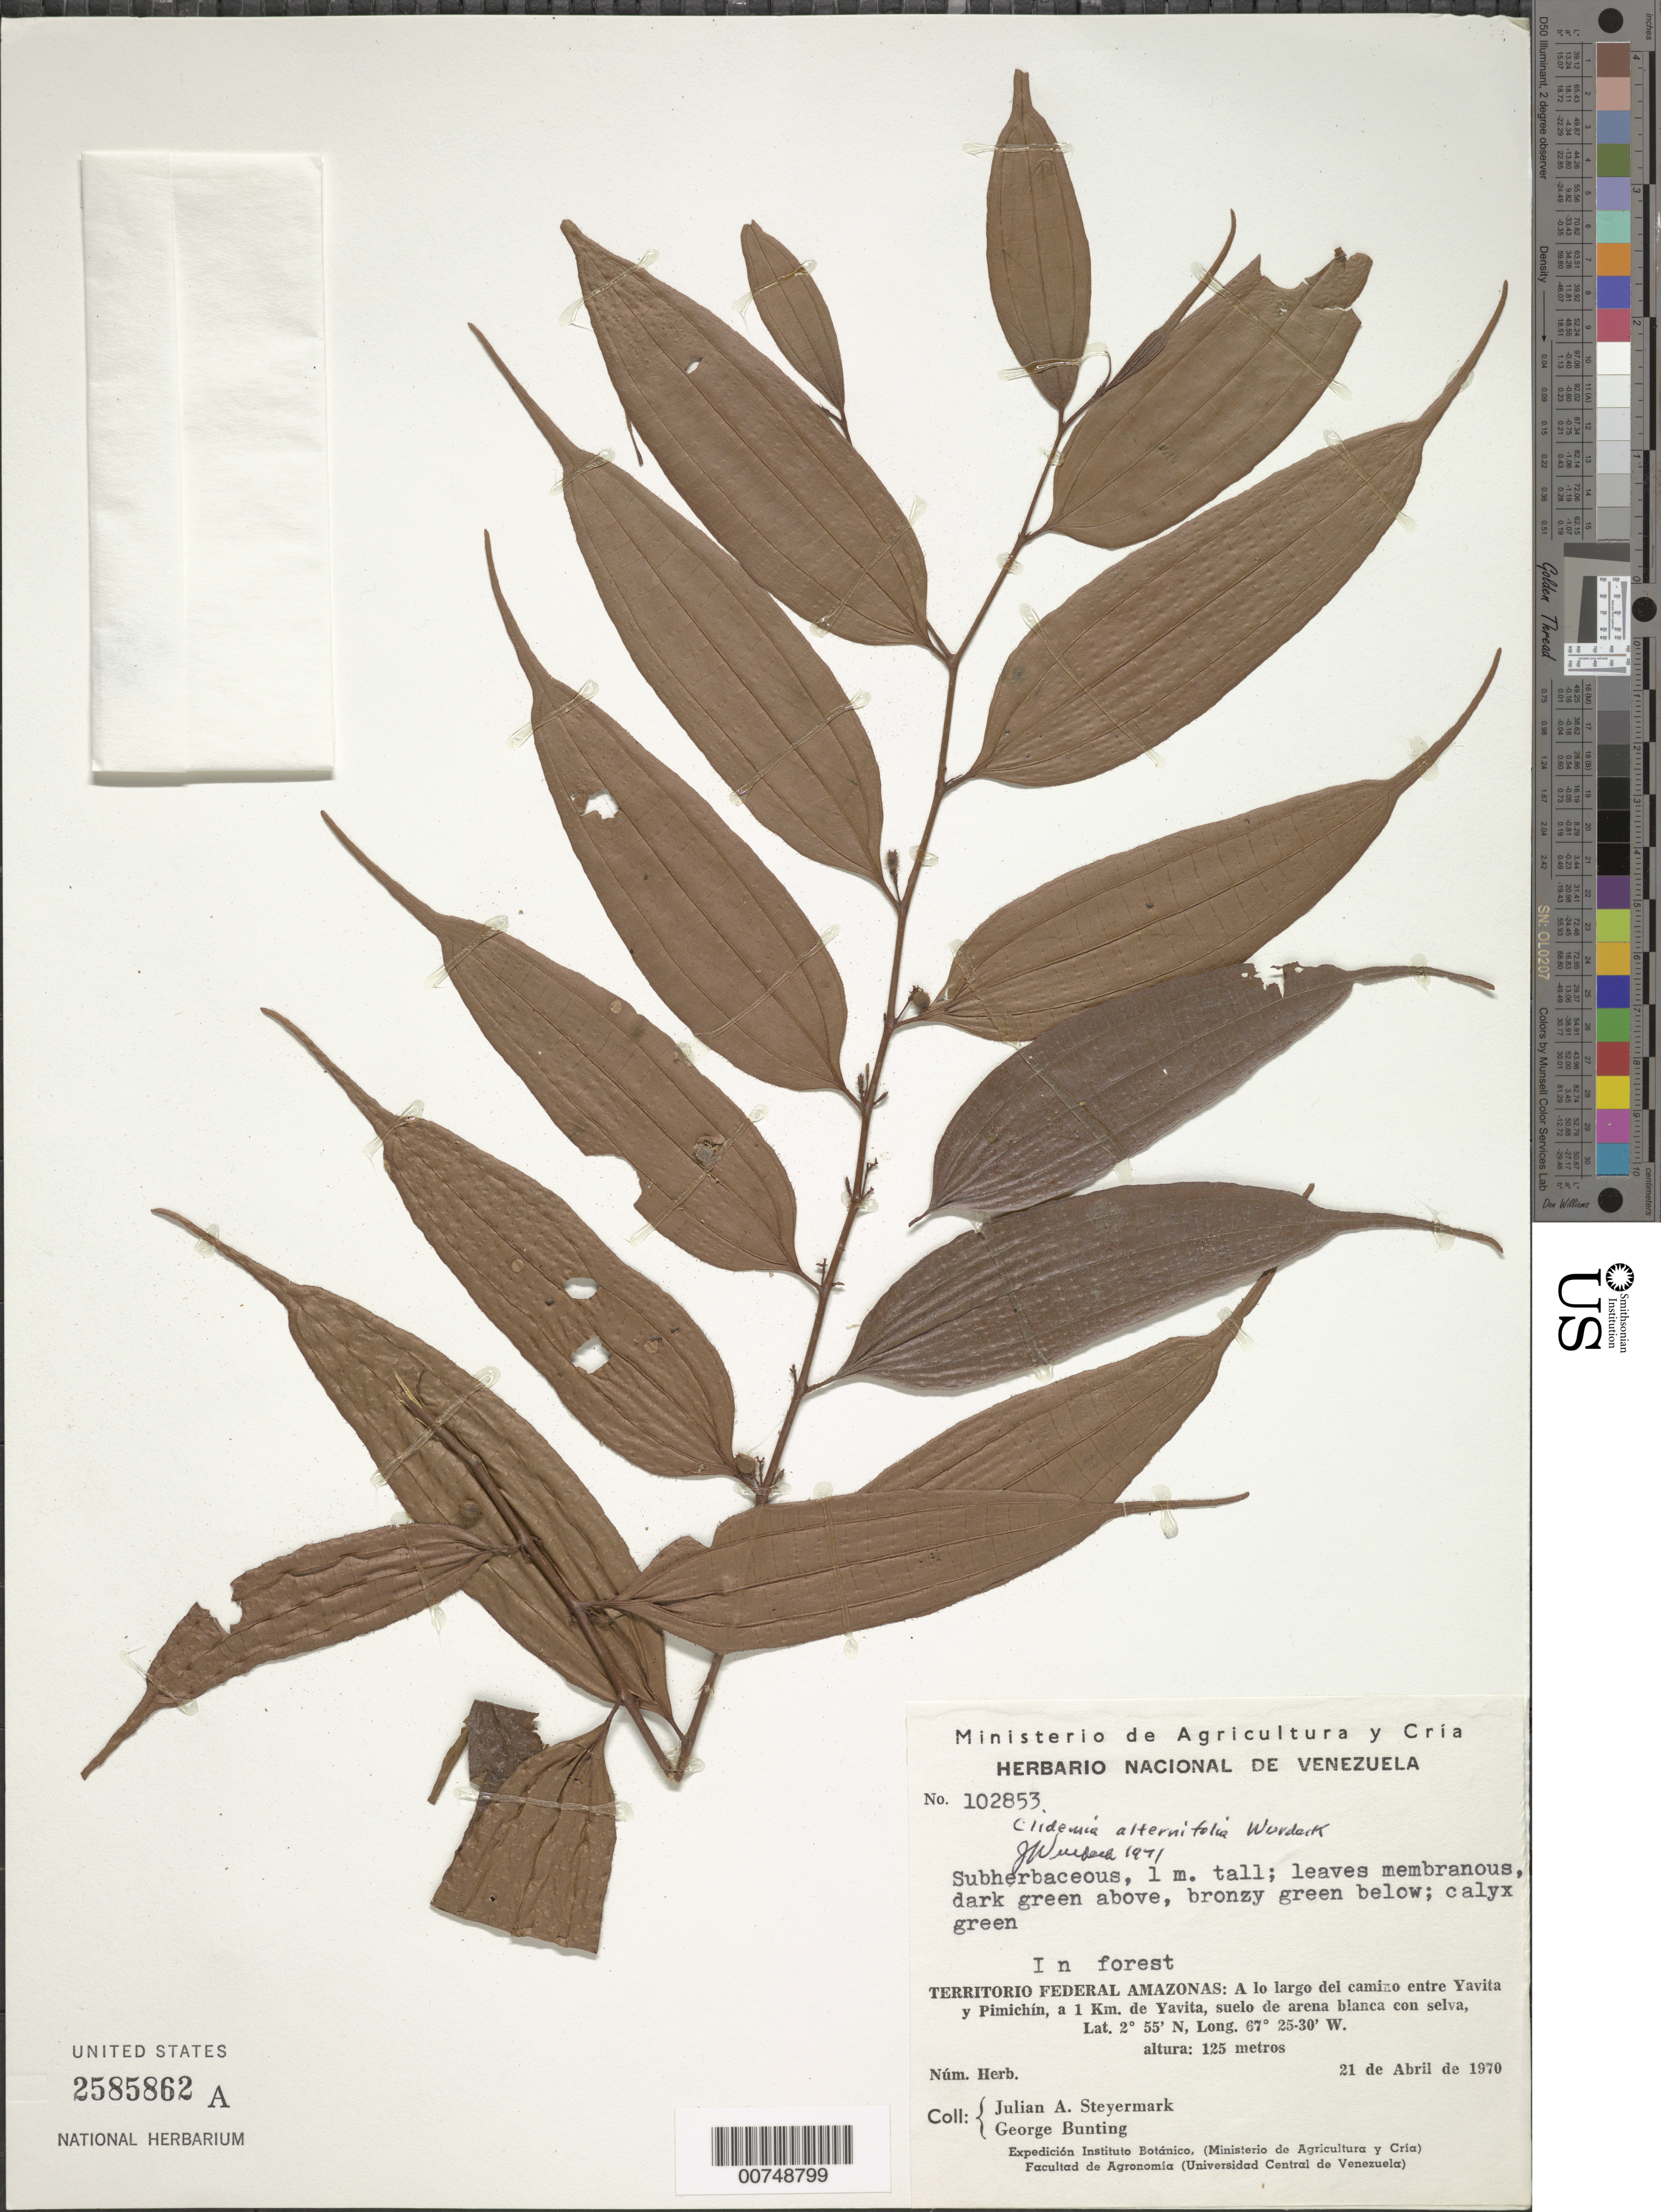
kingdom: Plantae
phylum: Tracheophyta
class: Magnoliopsida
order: Myrtales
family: Melastomataceae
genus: Clidemia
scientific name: Clidemia alternifolia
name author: Wurdack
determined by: Wurdack, John J., (US), US (UNITED STATES)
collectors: J. Steyermark & G. S. Bunting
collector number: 102853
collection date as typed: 21-Apr-70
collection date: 1970-04-21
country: Venezuela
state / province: Amazonas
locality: Yavita-Pimichín, 1 km de Yavita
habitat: Suelo de arena blanca con selva; in forest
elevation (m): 125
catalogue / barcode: US 2585862A